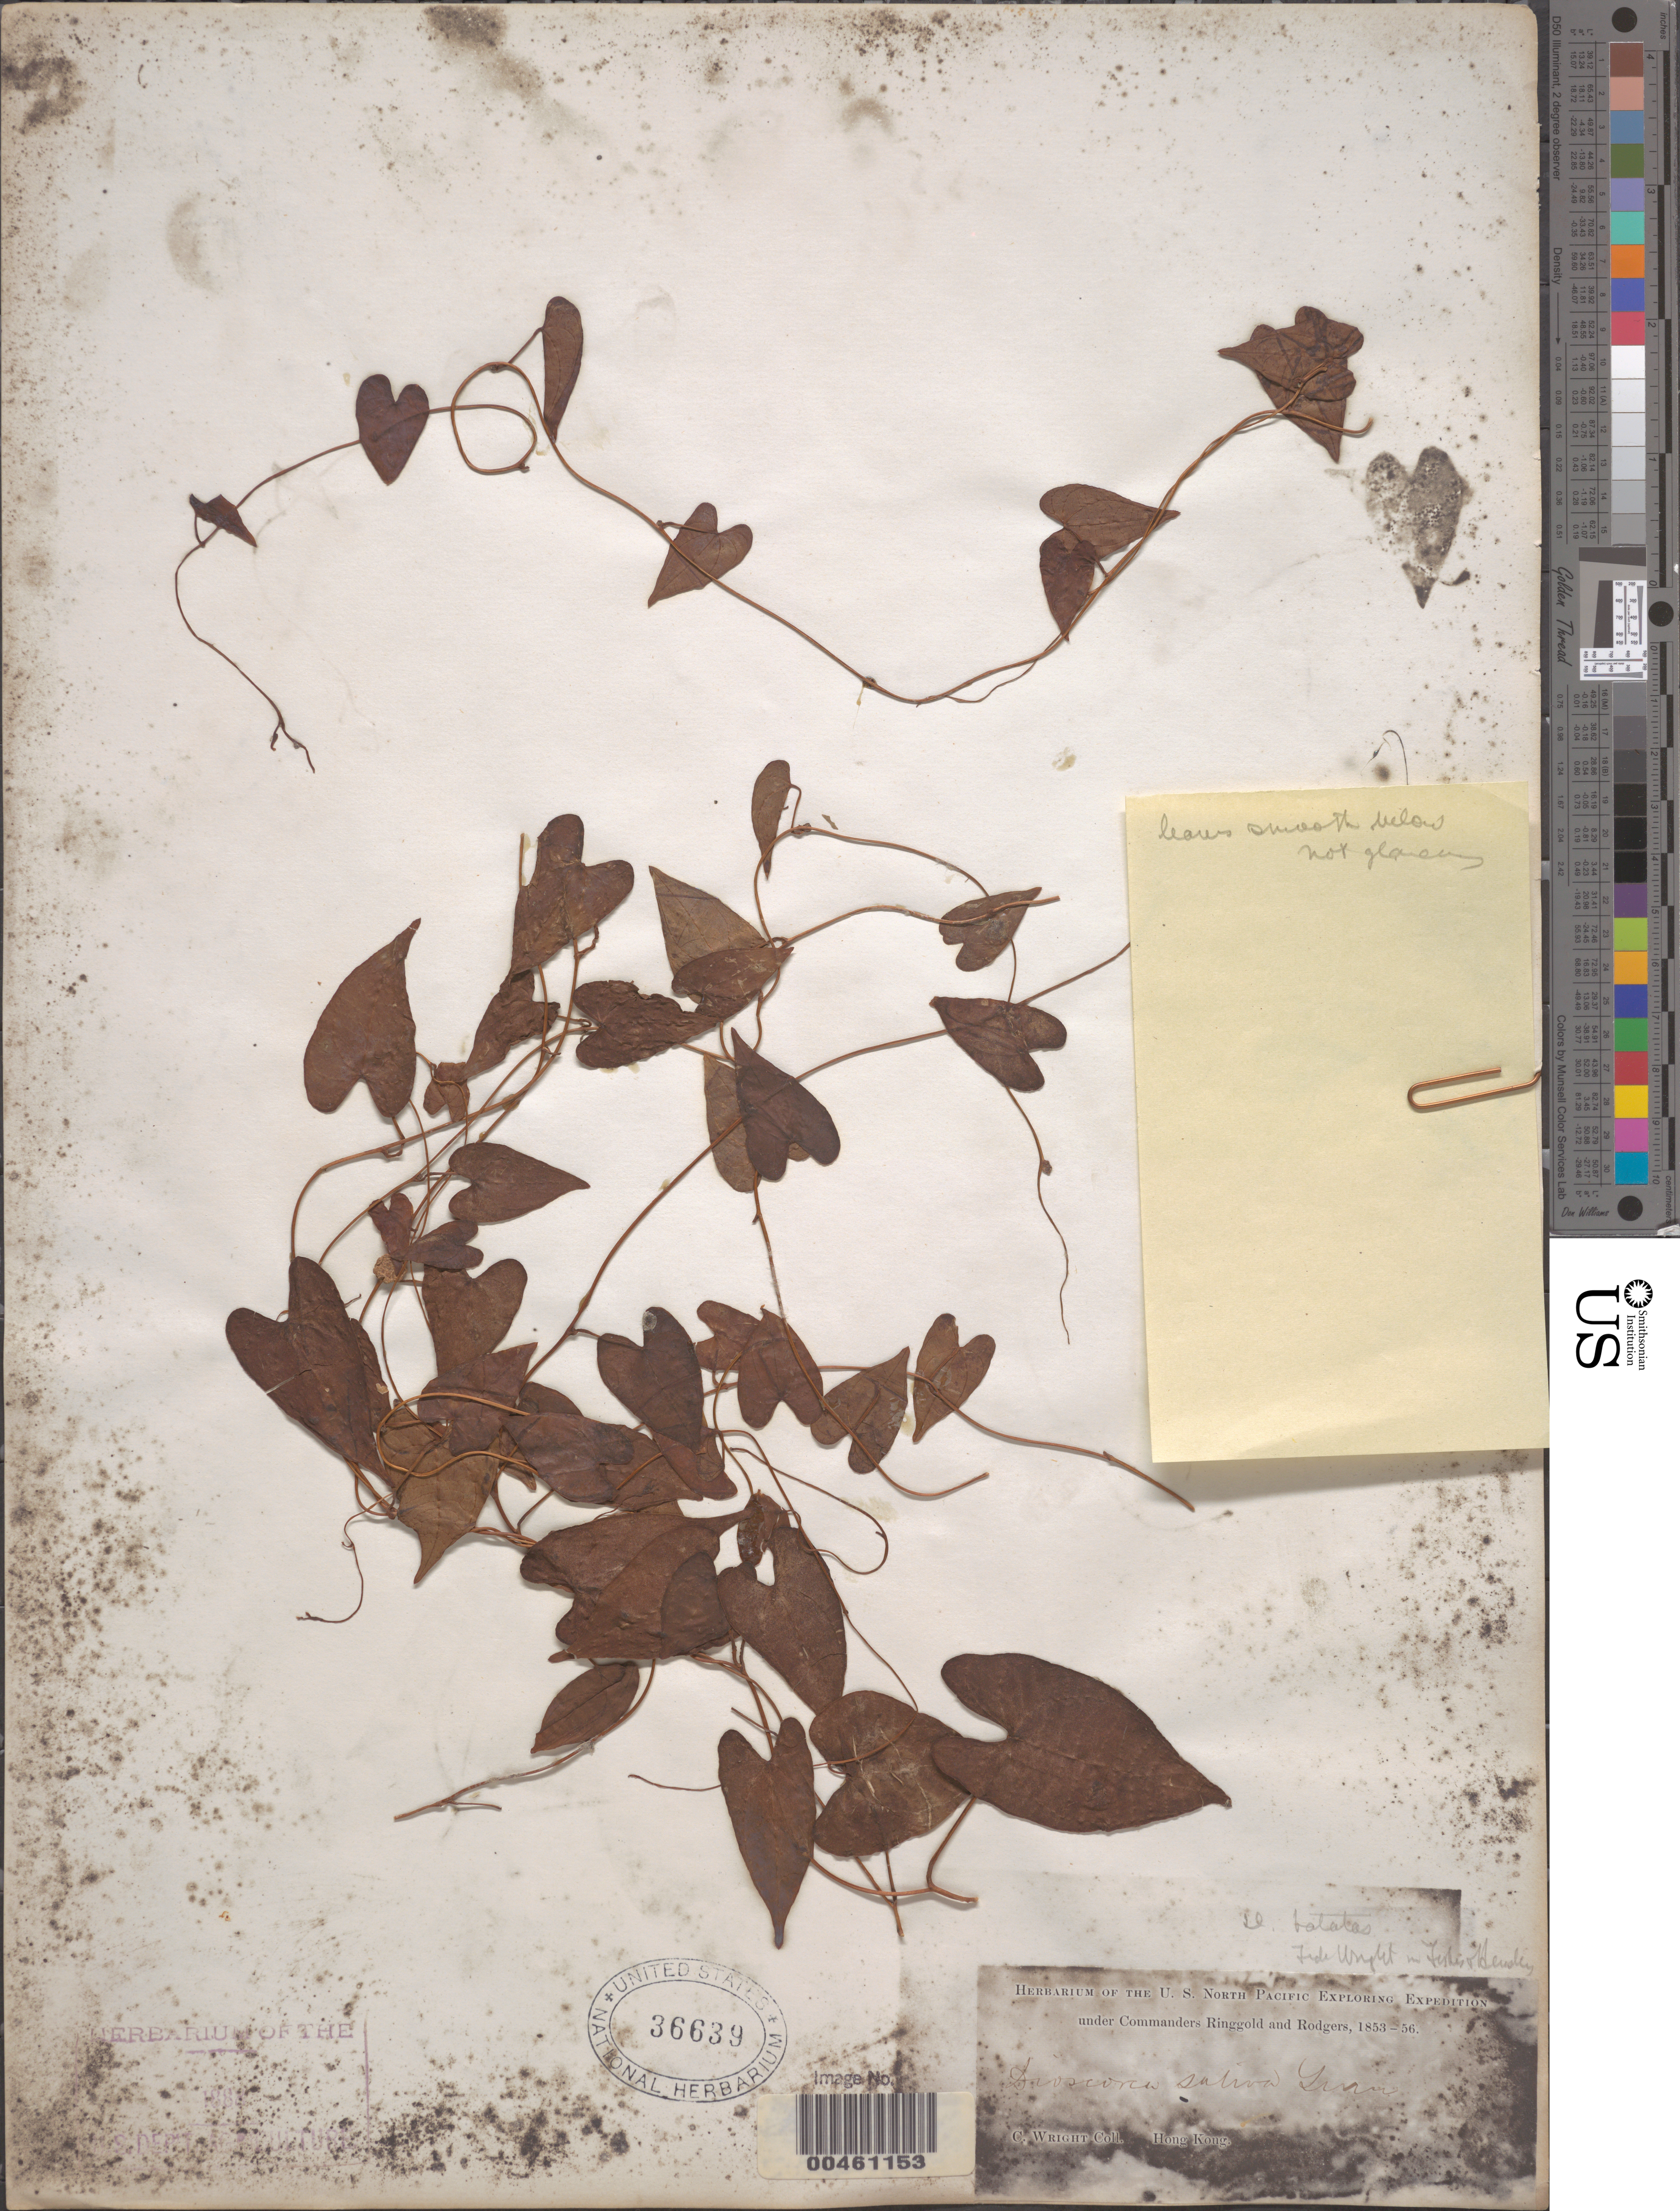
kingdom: Plantae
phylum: Tracheophyta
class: Liliopsida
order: Dioscoreales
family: Dioscoreaceae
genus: Dioscorea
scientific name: Dioscorea opposita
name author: Thunb.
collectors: C. Wright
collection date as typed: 1853 to -- --- 1856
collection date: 1853/1856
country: China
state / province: Hong Kong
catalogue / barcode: US 36639